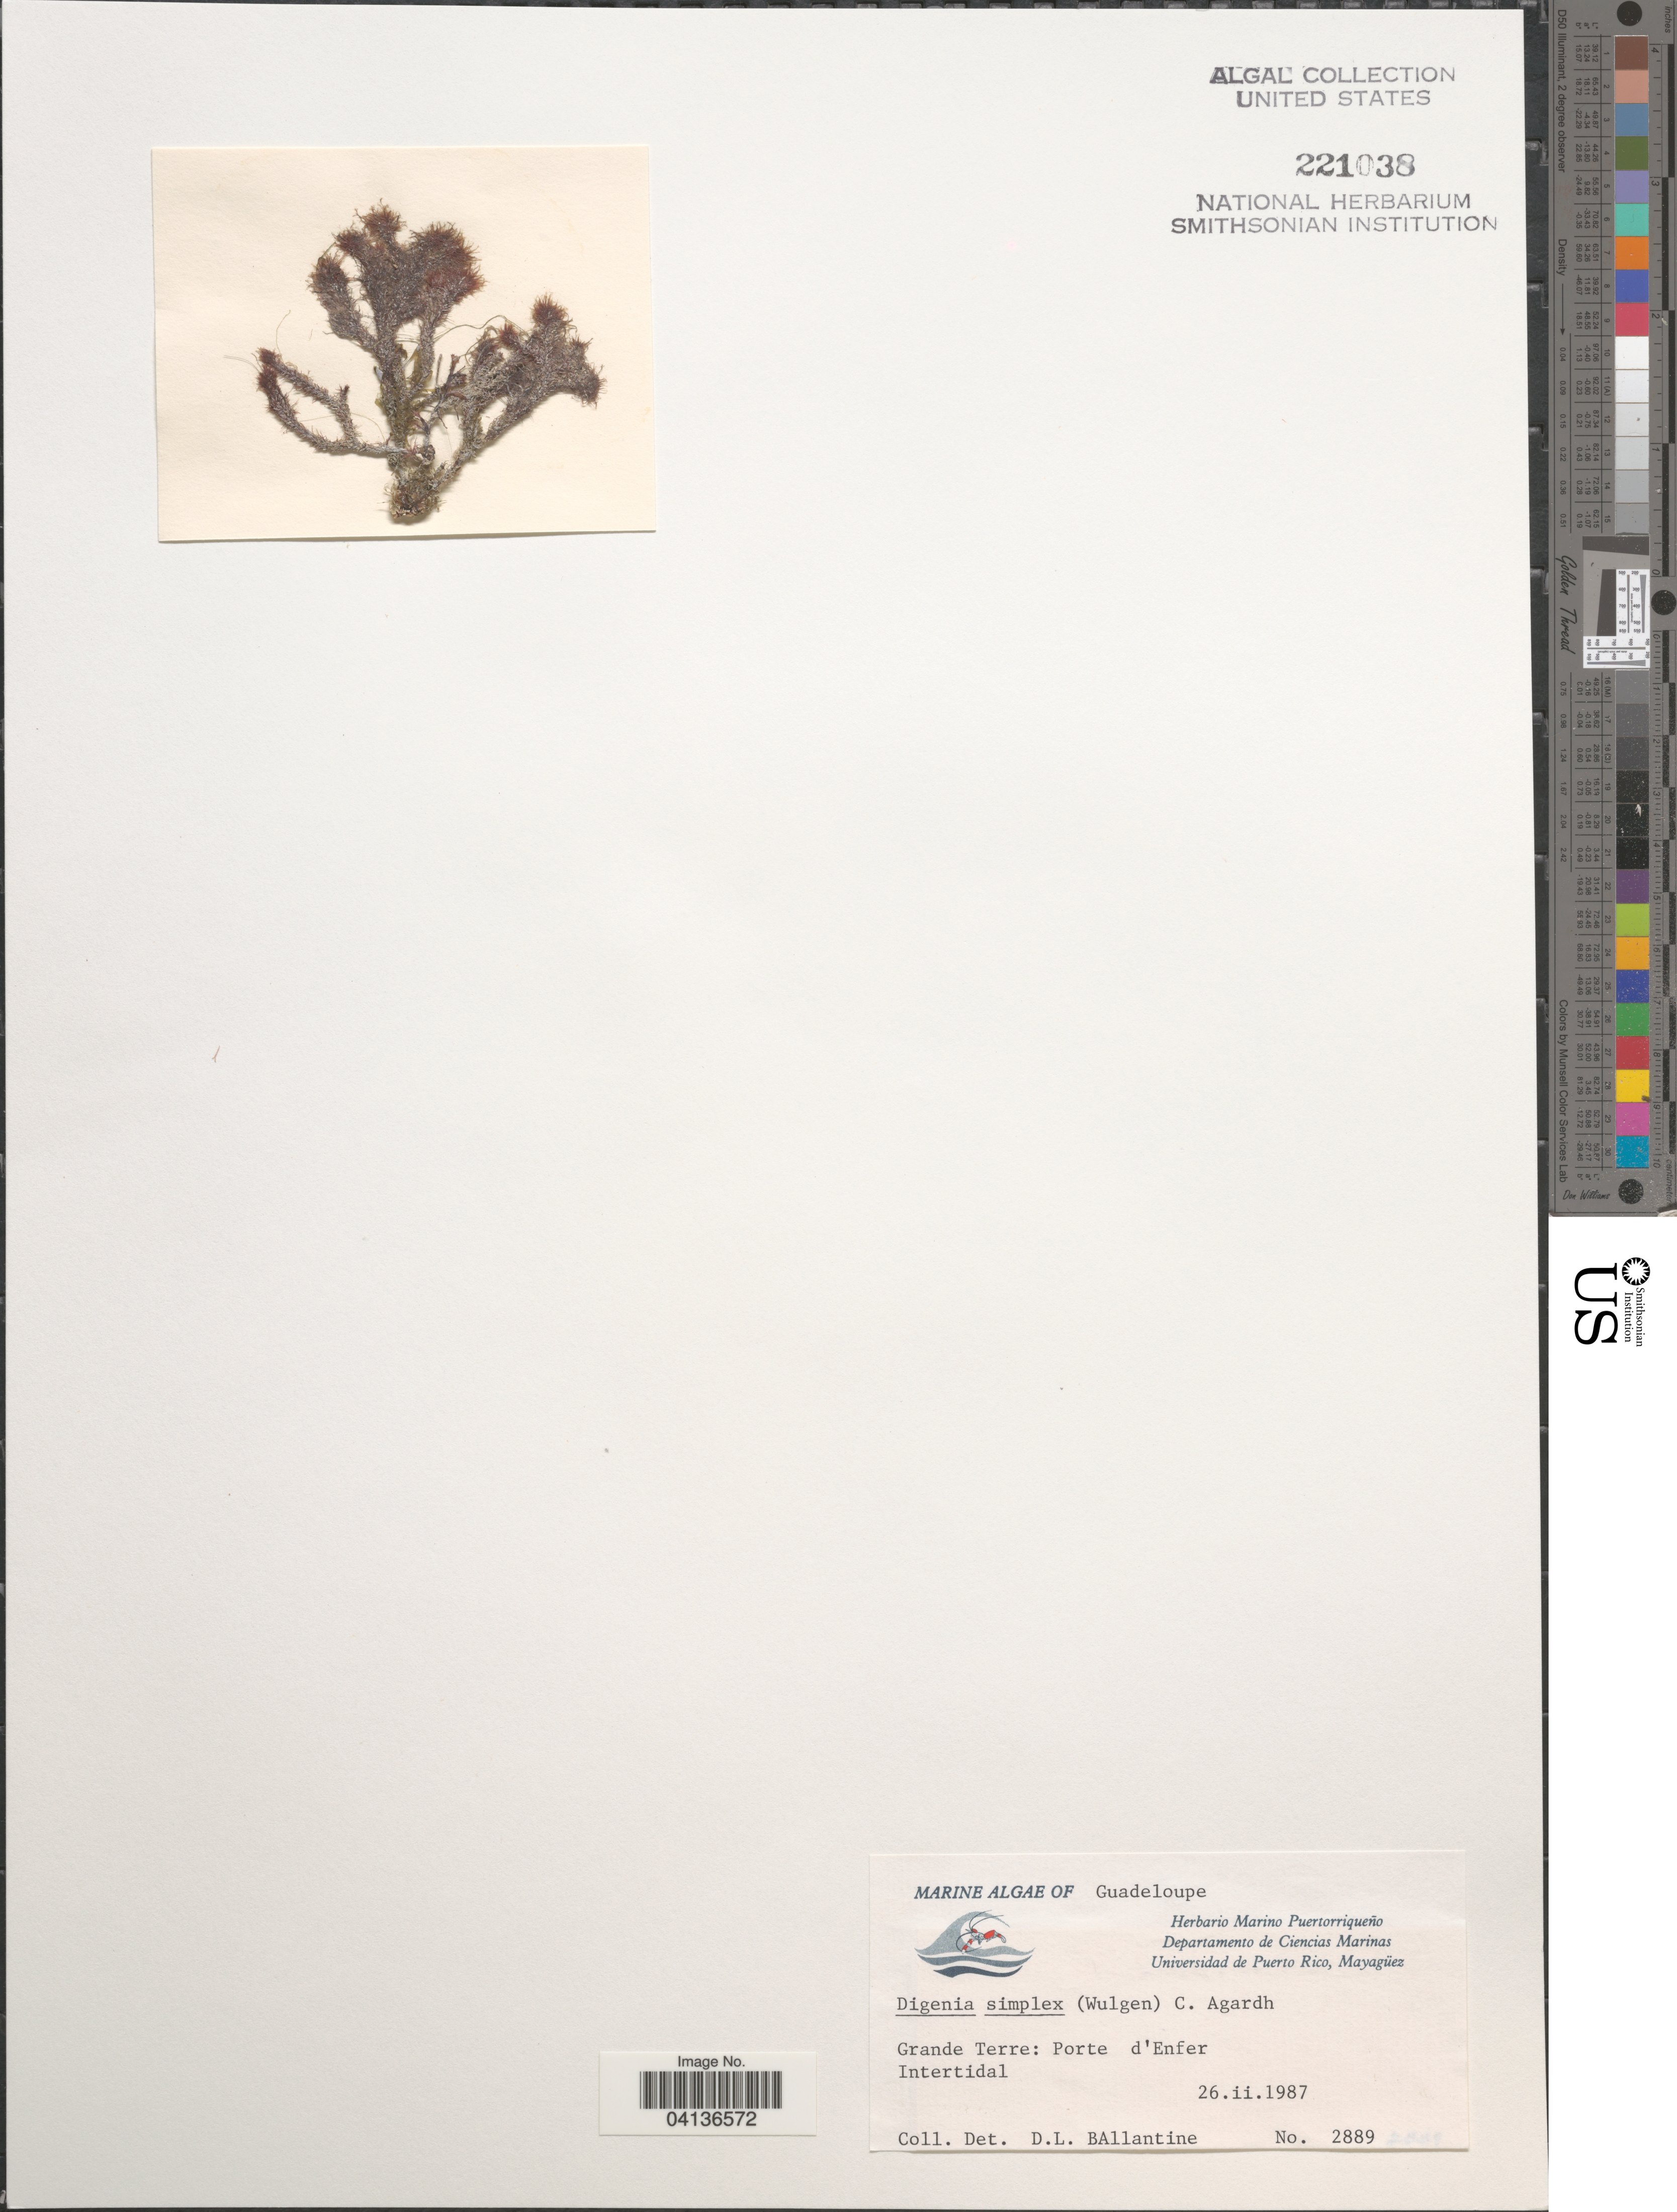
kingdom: Plantae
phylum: Rhodophyta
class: Florideophyceae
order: Ceramiales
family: Rhodomelaceae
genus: Digenea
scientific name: Digenea simplex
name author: (Wulfen) C. Agardh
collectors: D.L. Ballantine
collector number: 2889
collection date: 1987-02-26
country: Guadeloupe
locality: Grande Terre: Porte d'Enfer.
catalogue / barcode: US 221038